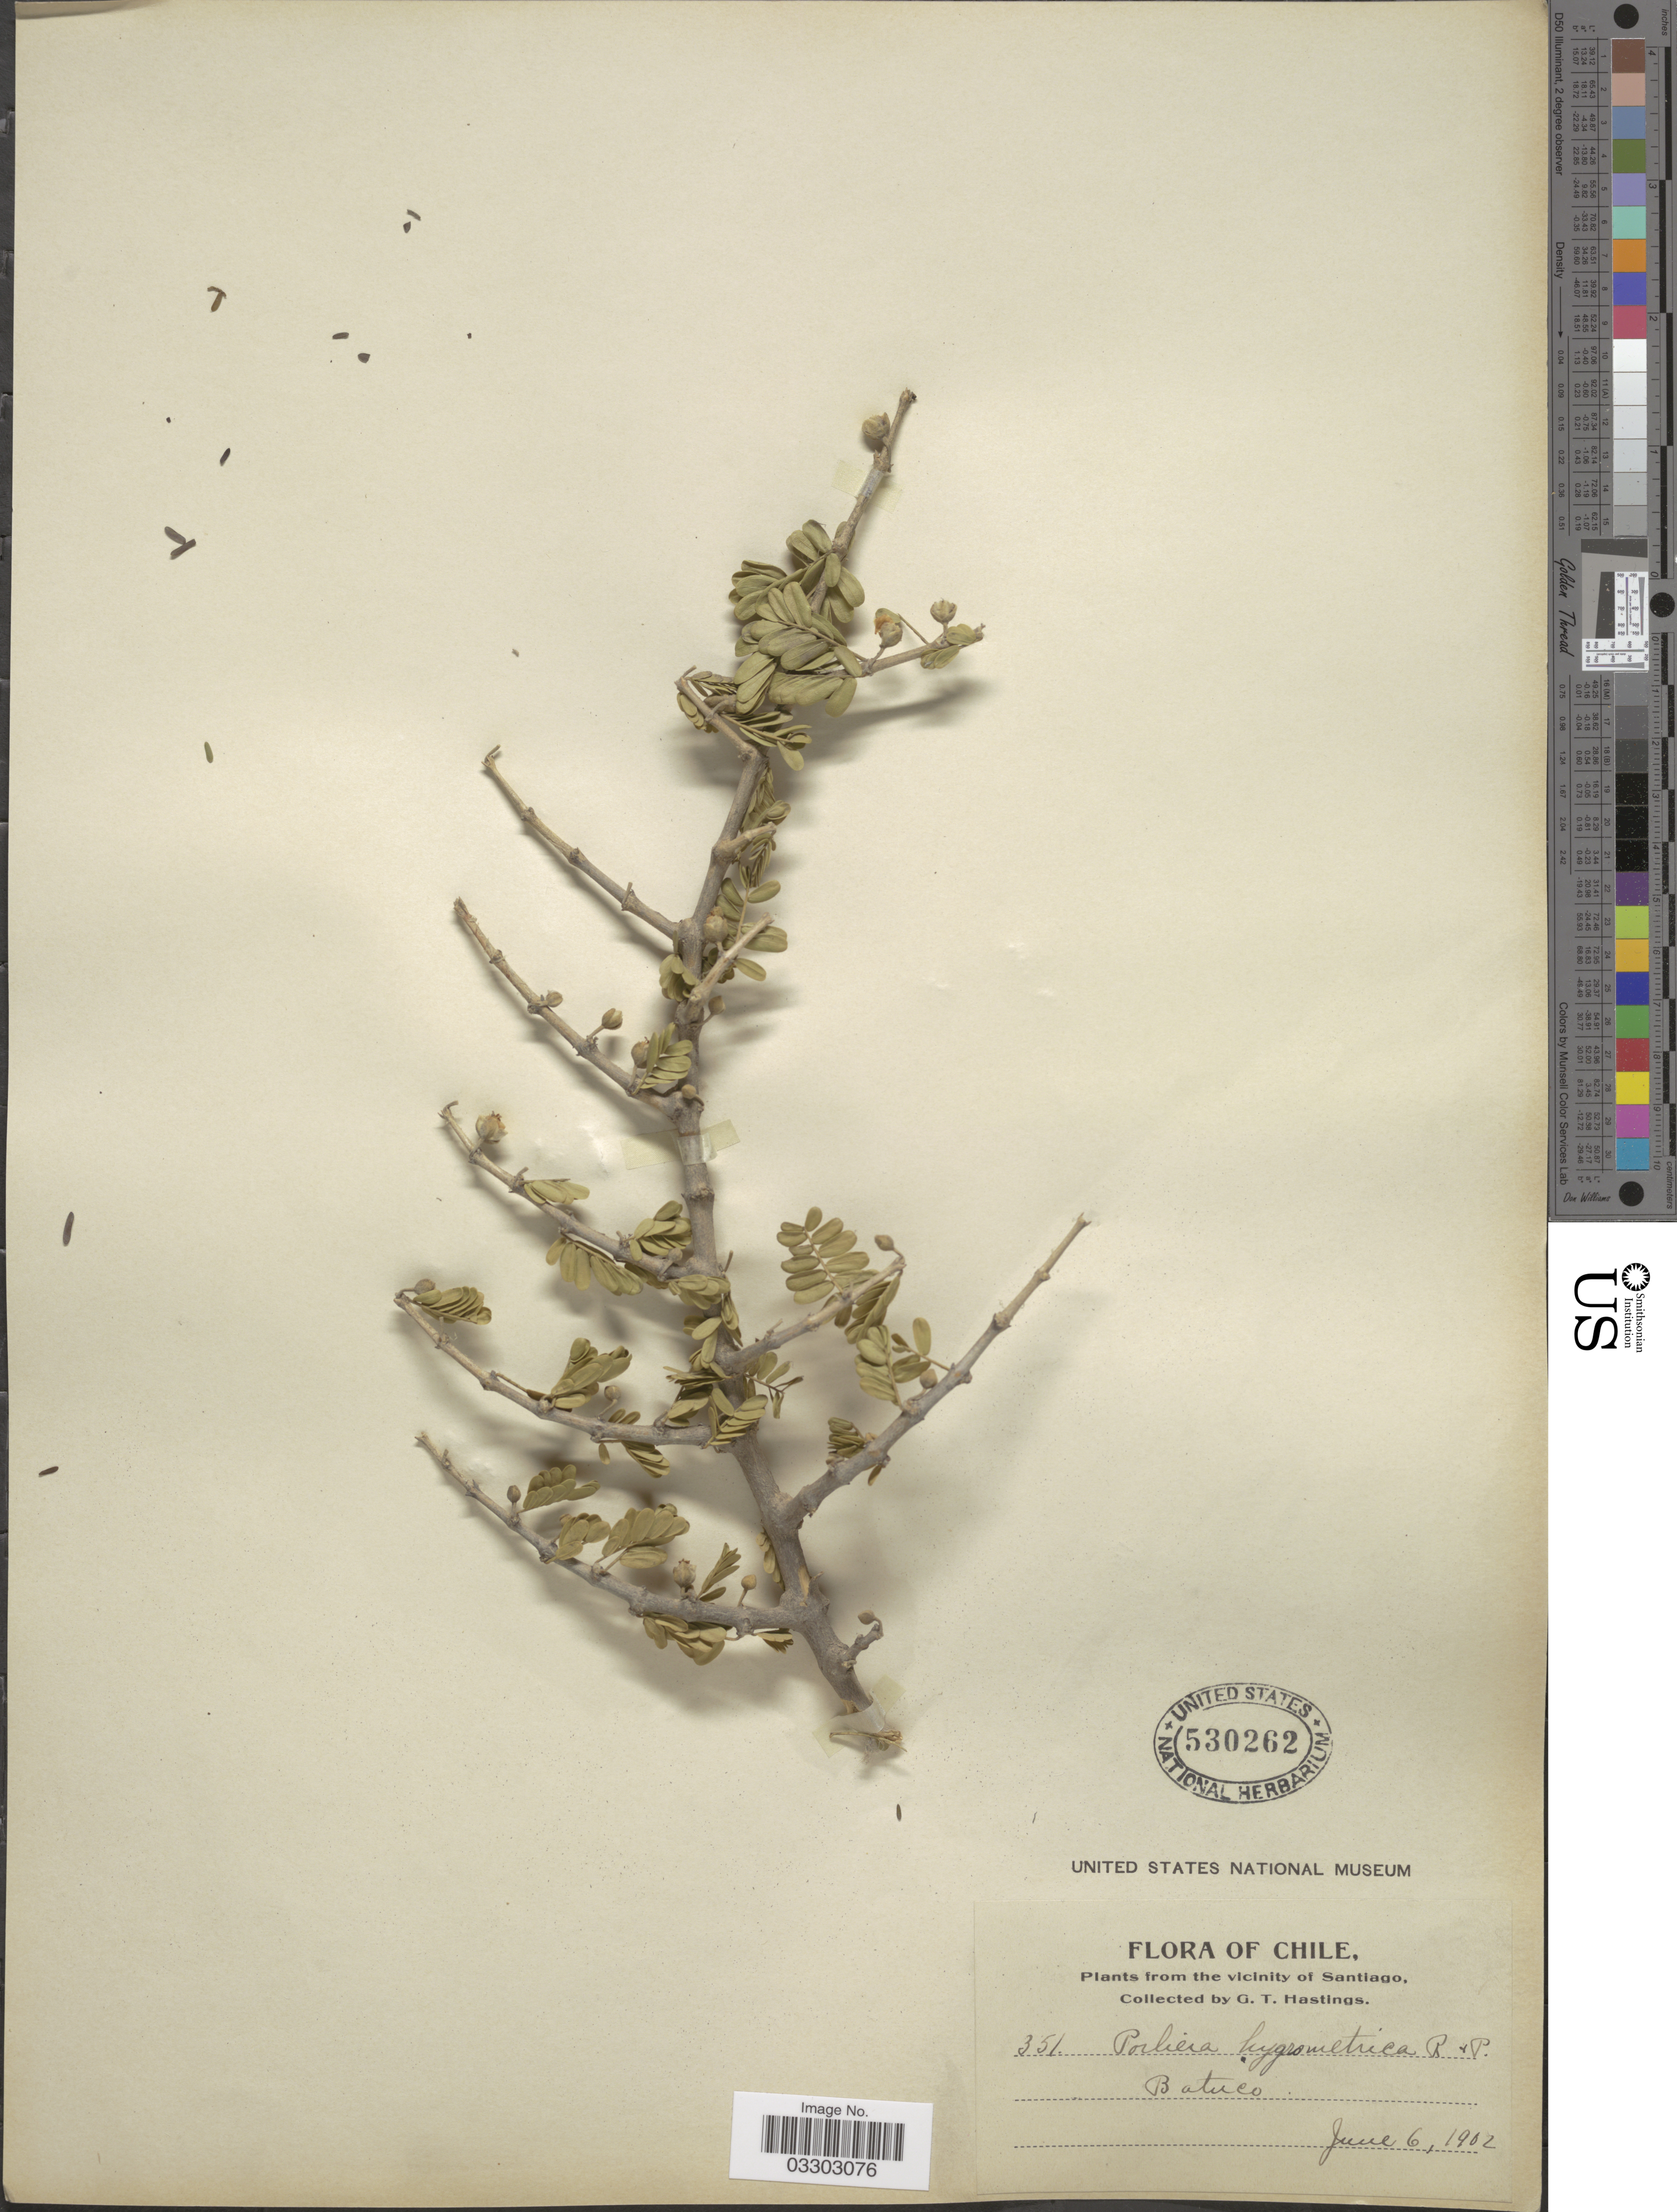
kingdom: Plantae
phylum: Tracheophyta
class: Magnoliopsida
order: Zygophyllales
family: Zygophyllaceae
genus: Porlieria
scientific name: Porlieria hygrometrica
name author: Pav. ex A. Gray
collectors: G. Hastings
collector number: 351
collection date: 1902-06-06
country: Chile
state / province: Región Metropolitana (RM)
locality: The vicinity of Santiago. Batuco.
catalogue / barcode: US 530262